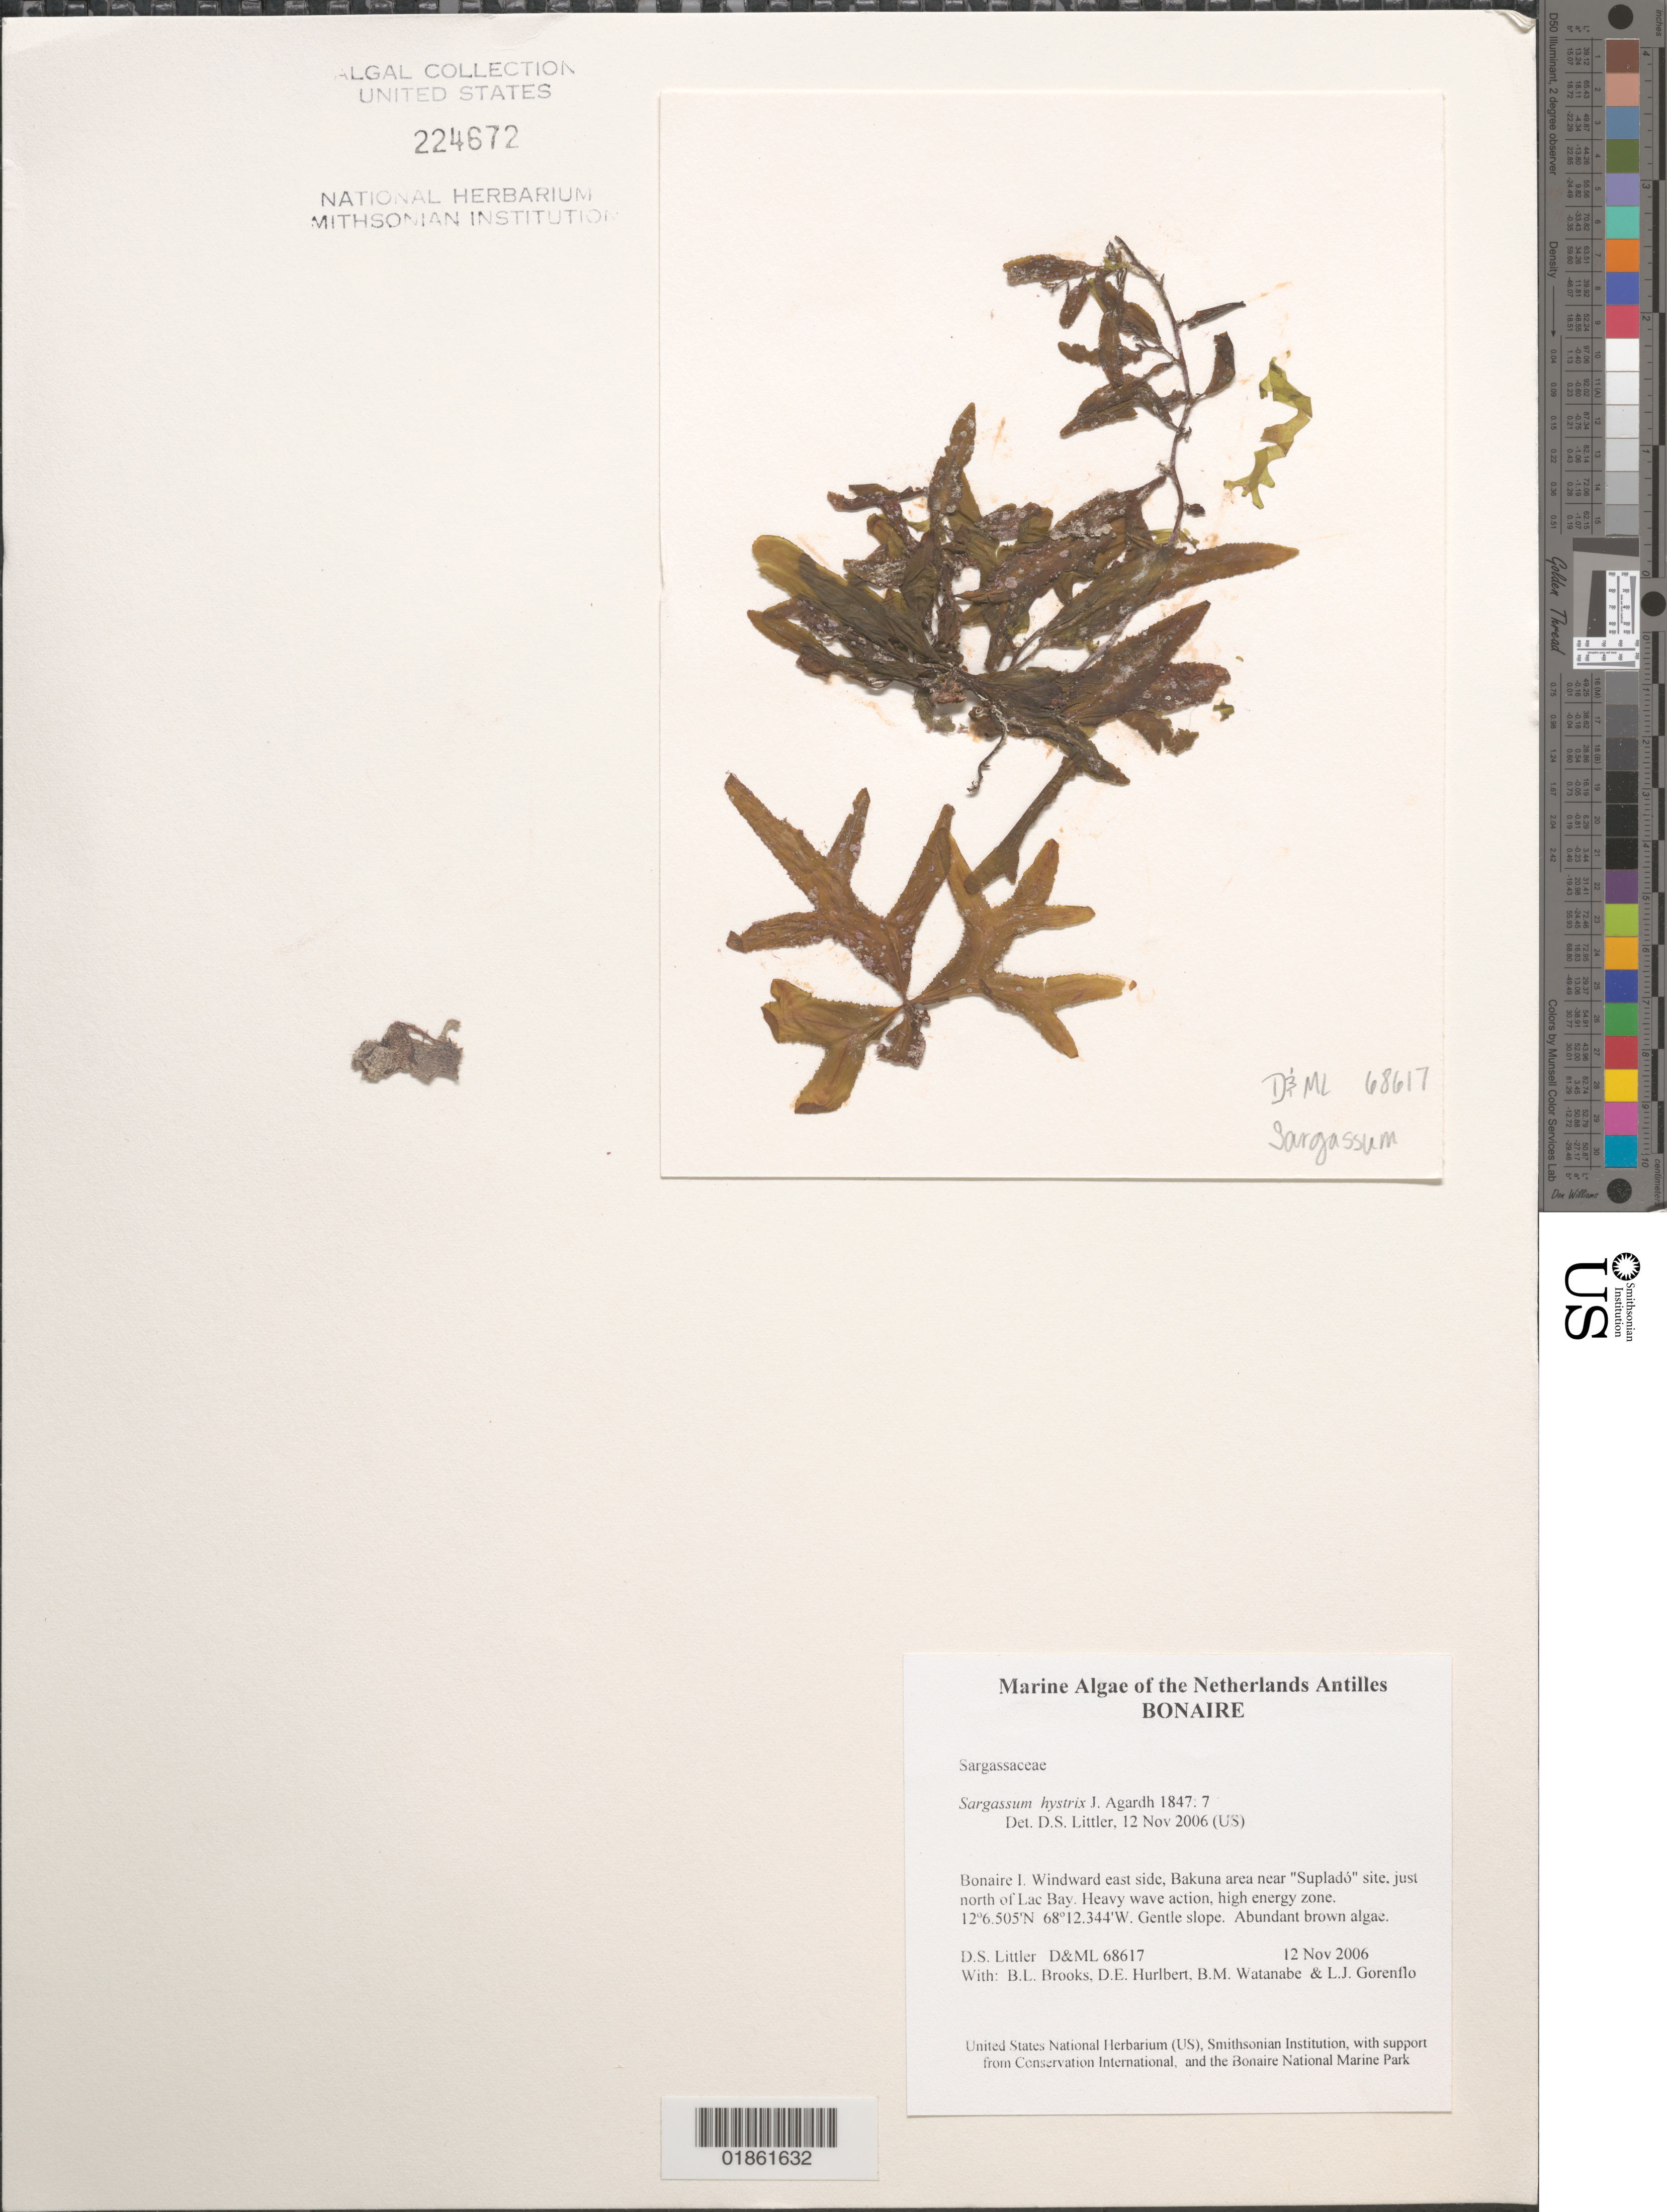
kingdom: Chromista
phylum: Ochrophyta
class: Phaeophyceae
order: Fucales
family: Sargassaceae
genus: Sargassum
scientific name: Sargassum hystrix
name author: J. Agardh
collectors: D. S. Littler, M. M. Littler, D. Hurlburt & L. Gorenflo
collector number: D&ML 68617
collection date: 2006-11-12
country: Netherlands Antilles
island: Bonaire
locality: Bonaire. East side near Suplado.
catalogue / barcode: US 224672